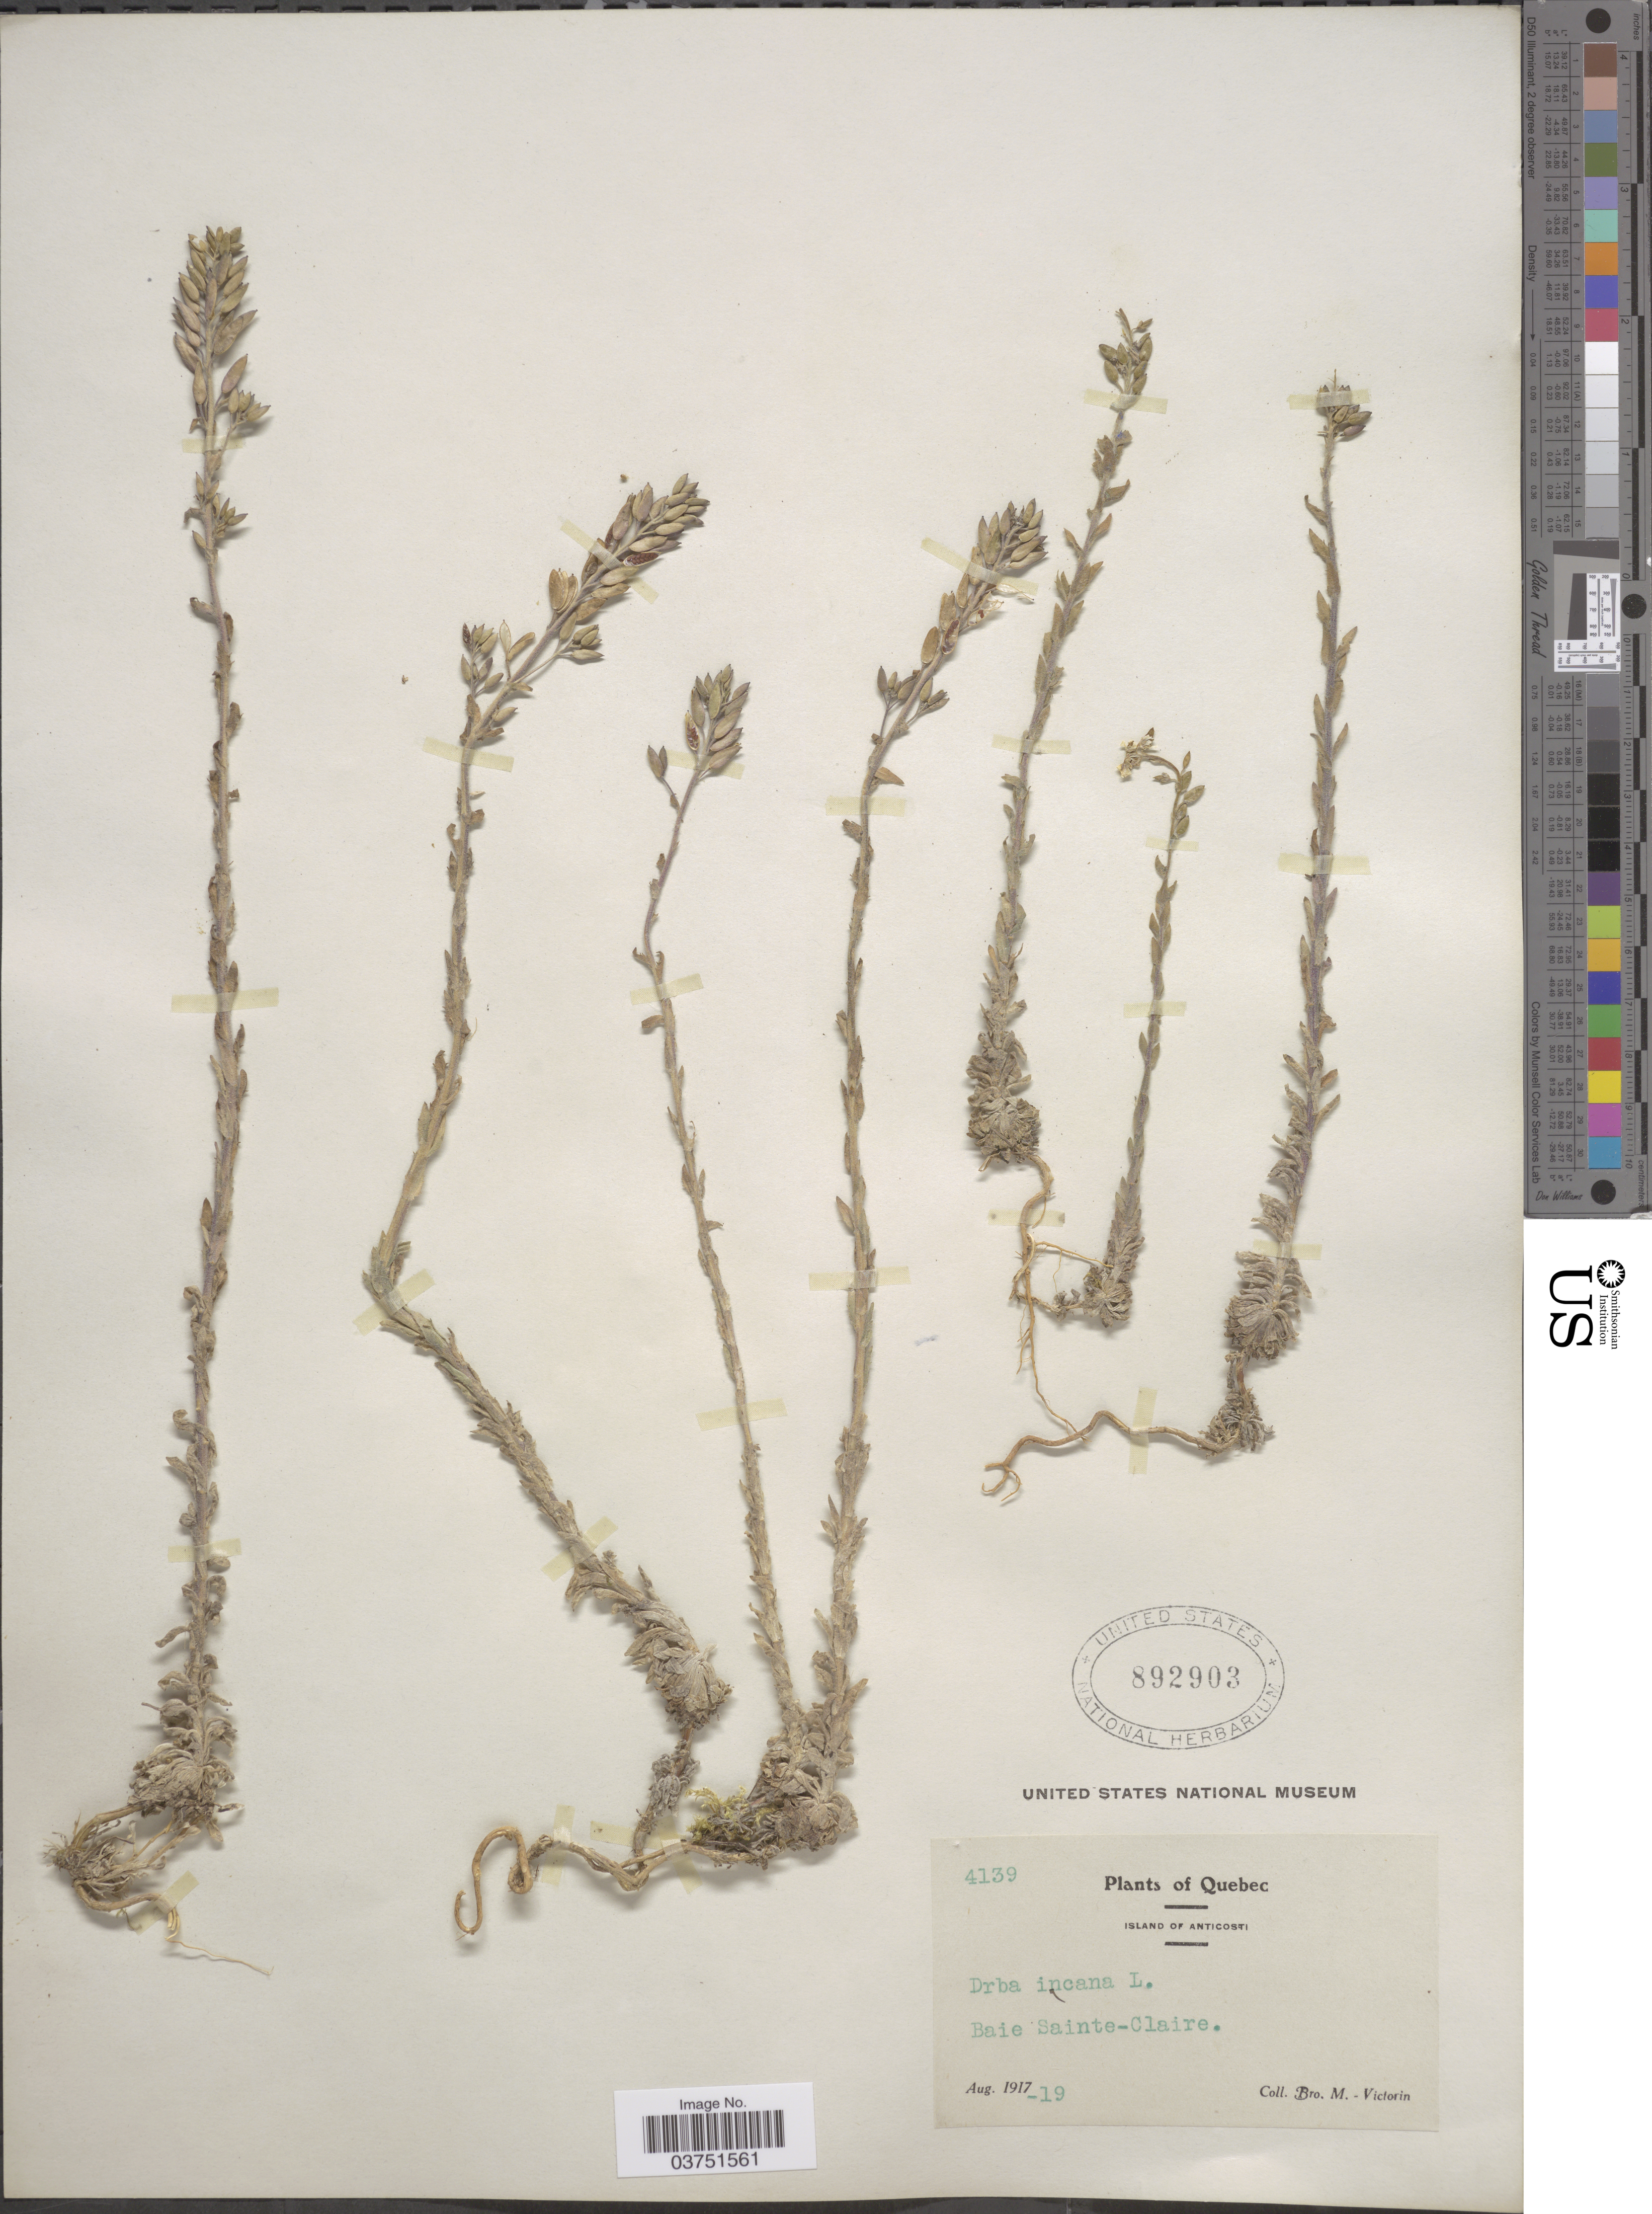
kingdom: Plantae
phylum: Tracheophyta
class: Magnoliopsida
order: Brassicales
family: Brassicaceae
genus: Draba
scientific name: Draba incana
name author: L.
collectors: Fr. Marie-Victorin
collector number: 4139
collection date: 1917-08/1919-08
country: Canada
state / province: Quebec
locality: Island of Anticosti. Baie Sainte-Claire.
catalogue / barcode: US 892903